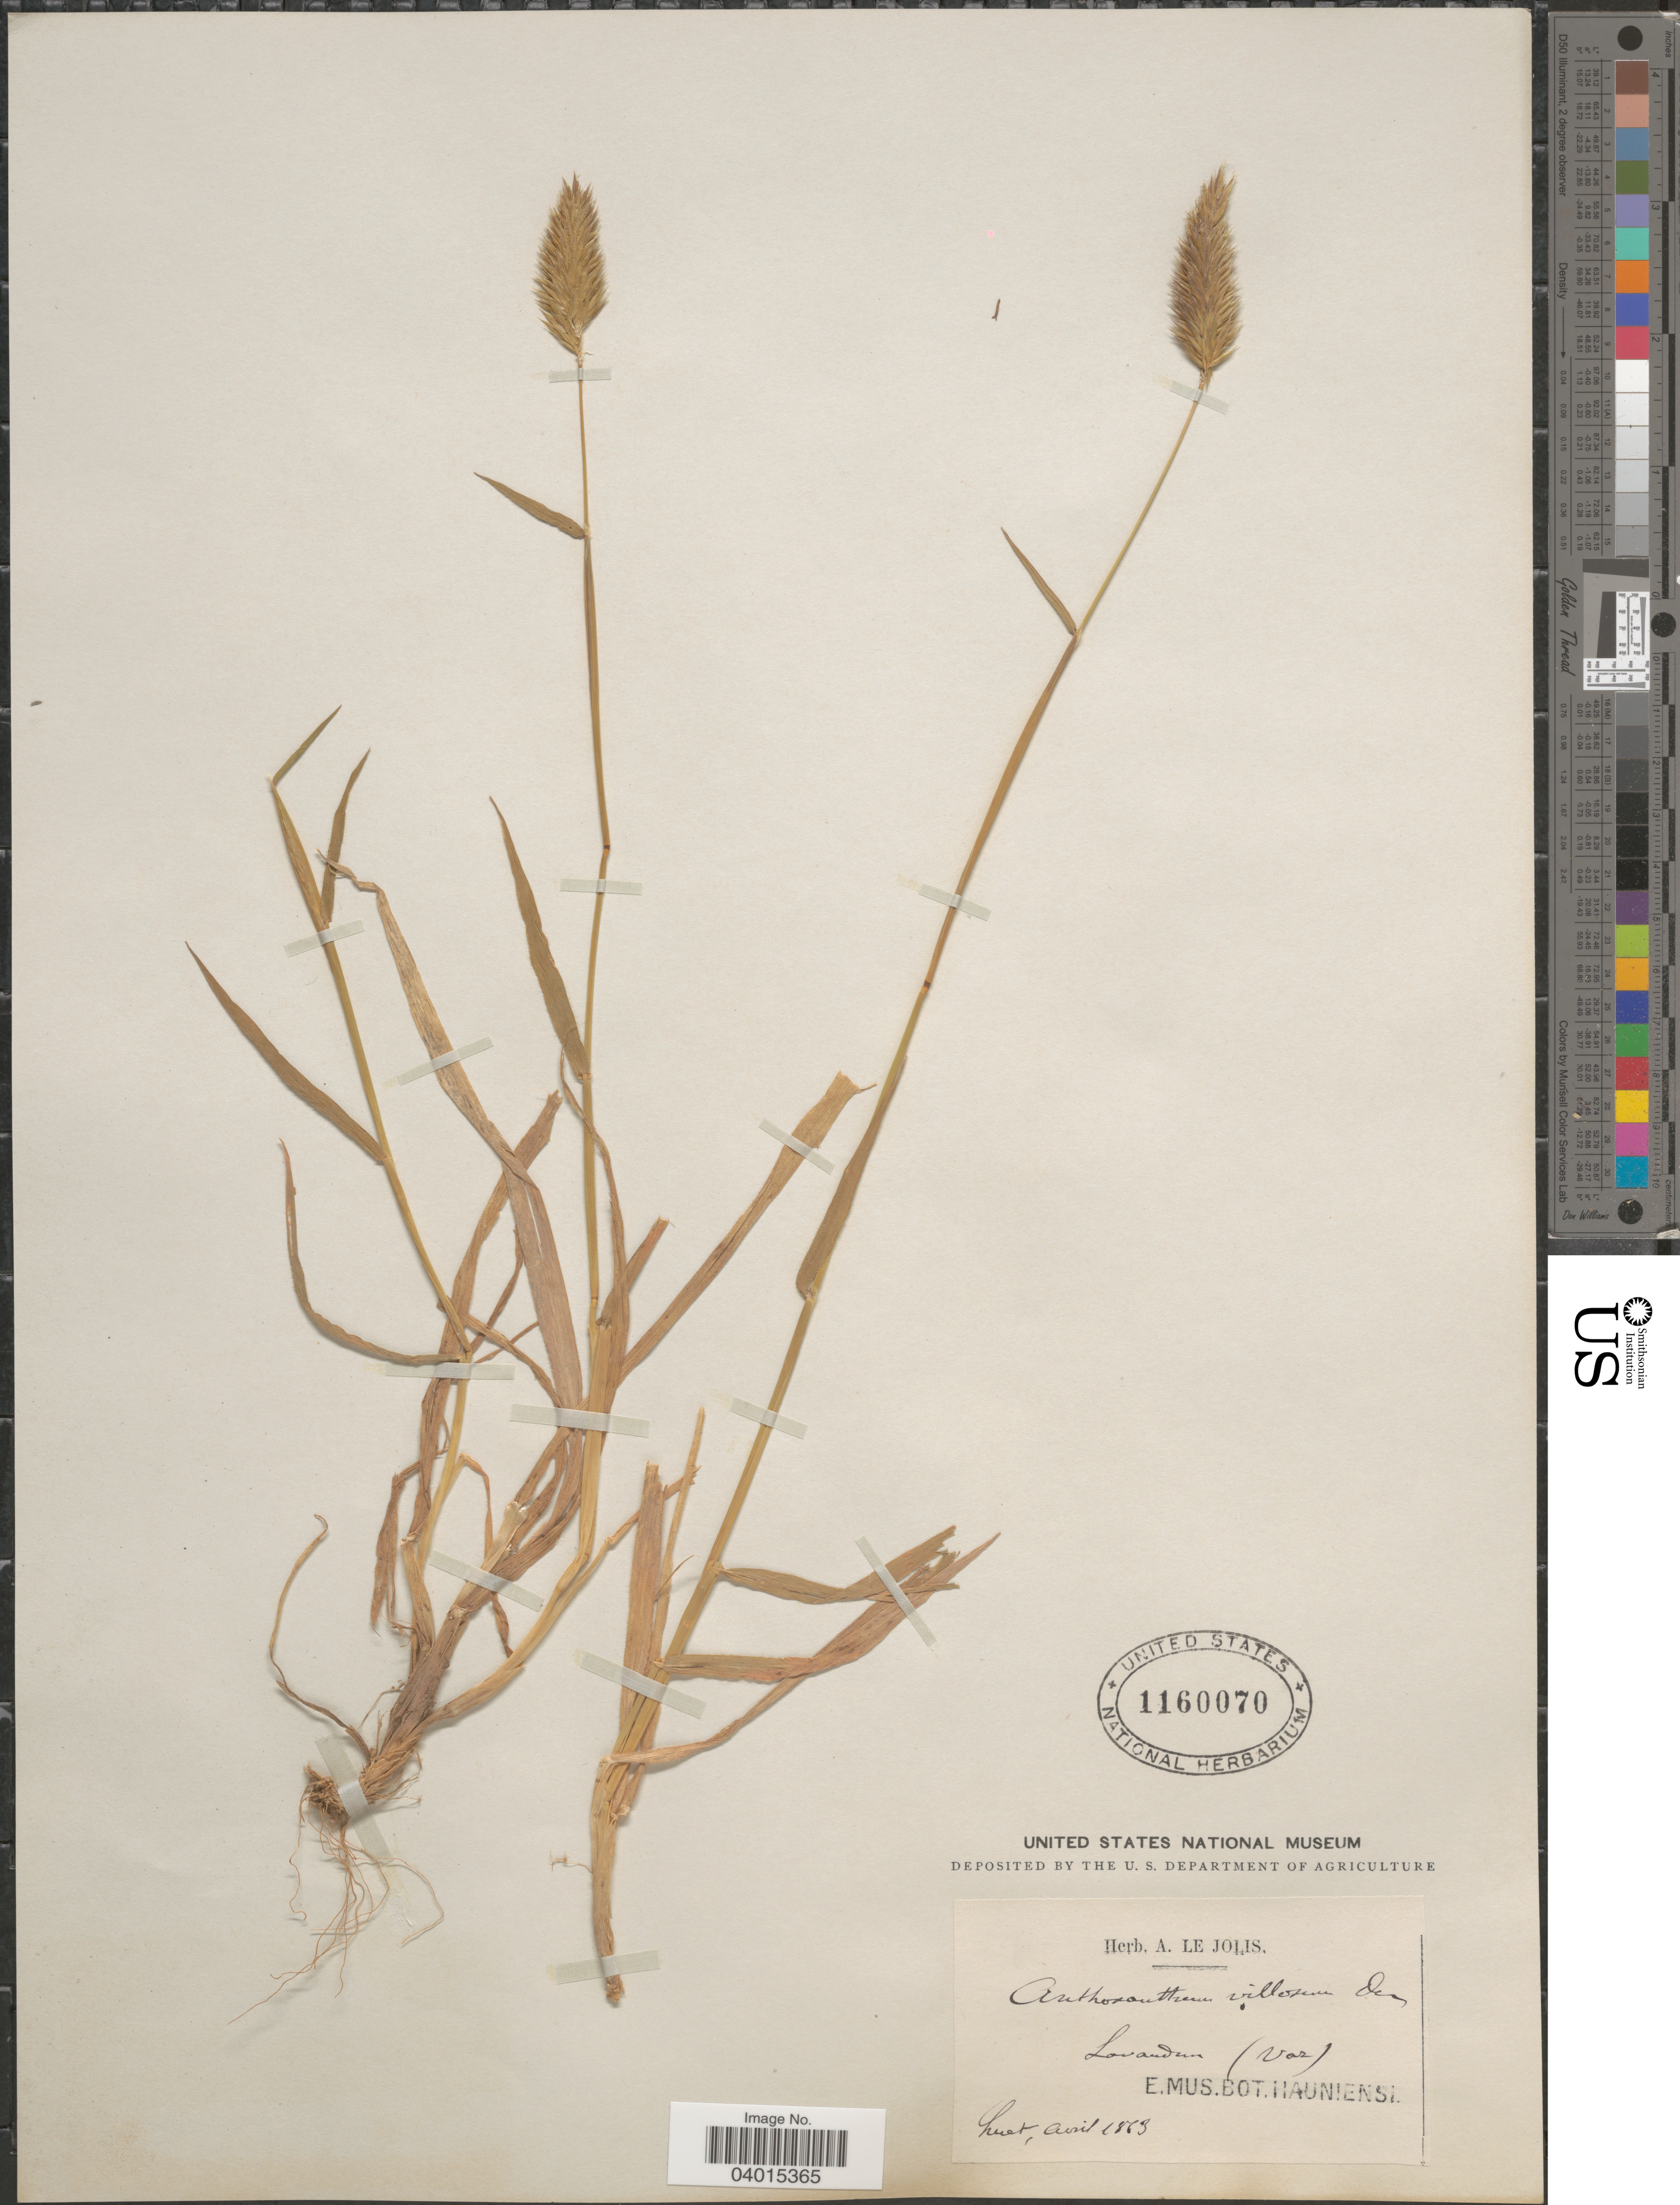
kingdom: Plantae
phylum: Tracheophyta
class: Liliopsida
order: Poales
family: Poaceae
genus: Anthoxanthum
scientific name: Anthoxanthum odoratum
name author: L.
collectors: -. Huet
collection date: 1863-04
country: France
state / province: Provence-Alpes-Côte d'Azur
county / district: Var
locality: Lovandan [interpreted] (Var).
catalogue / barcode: US 1160070